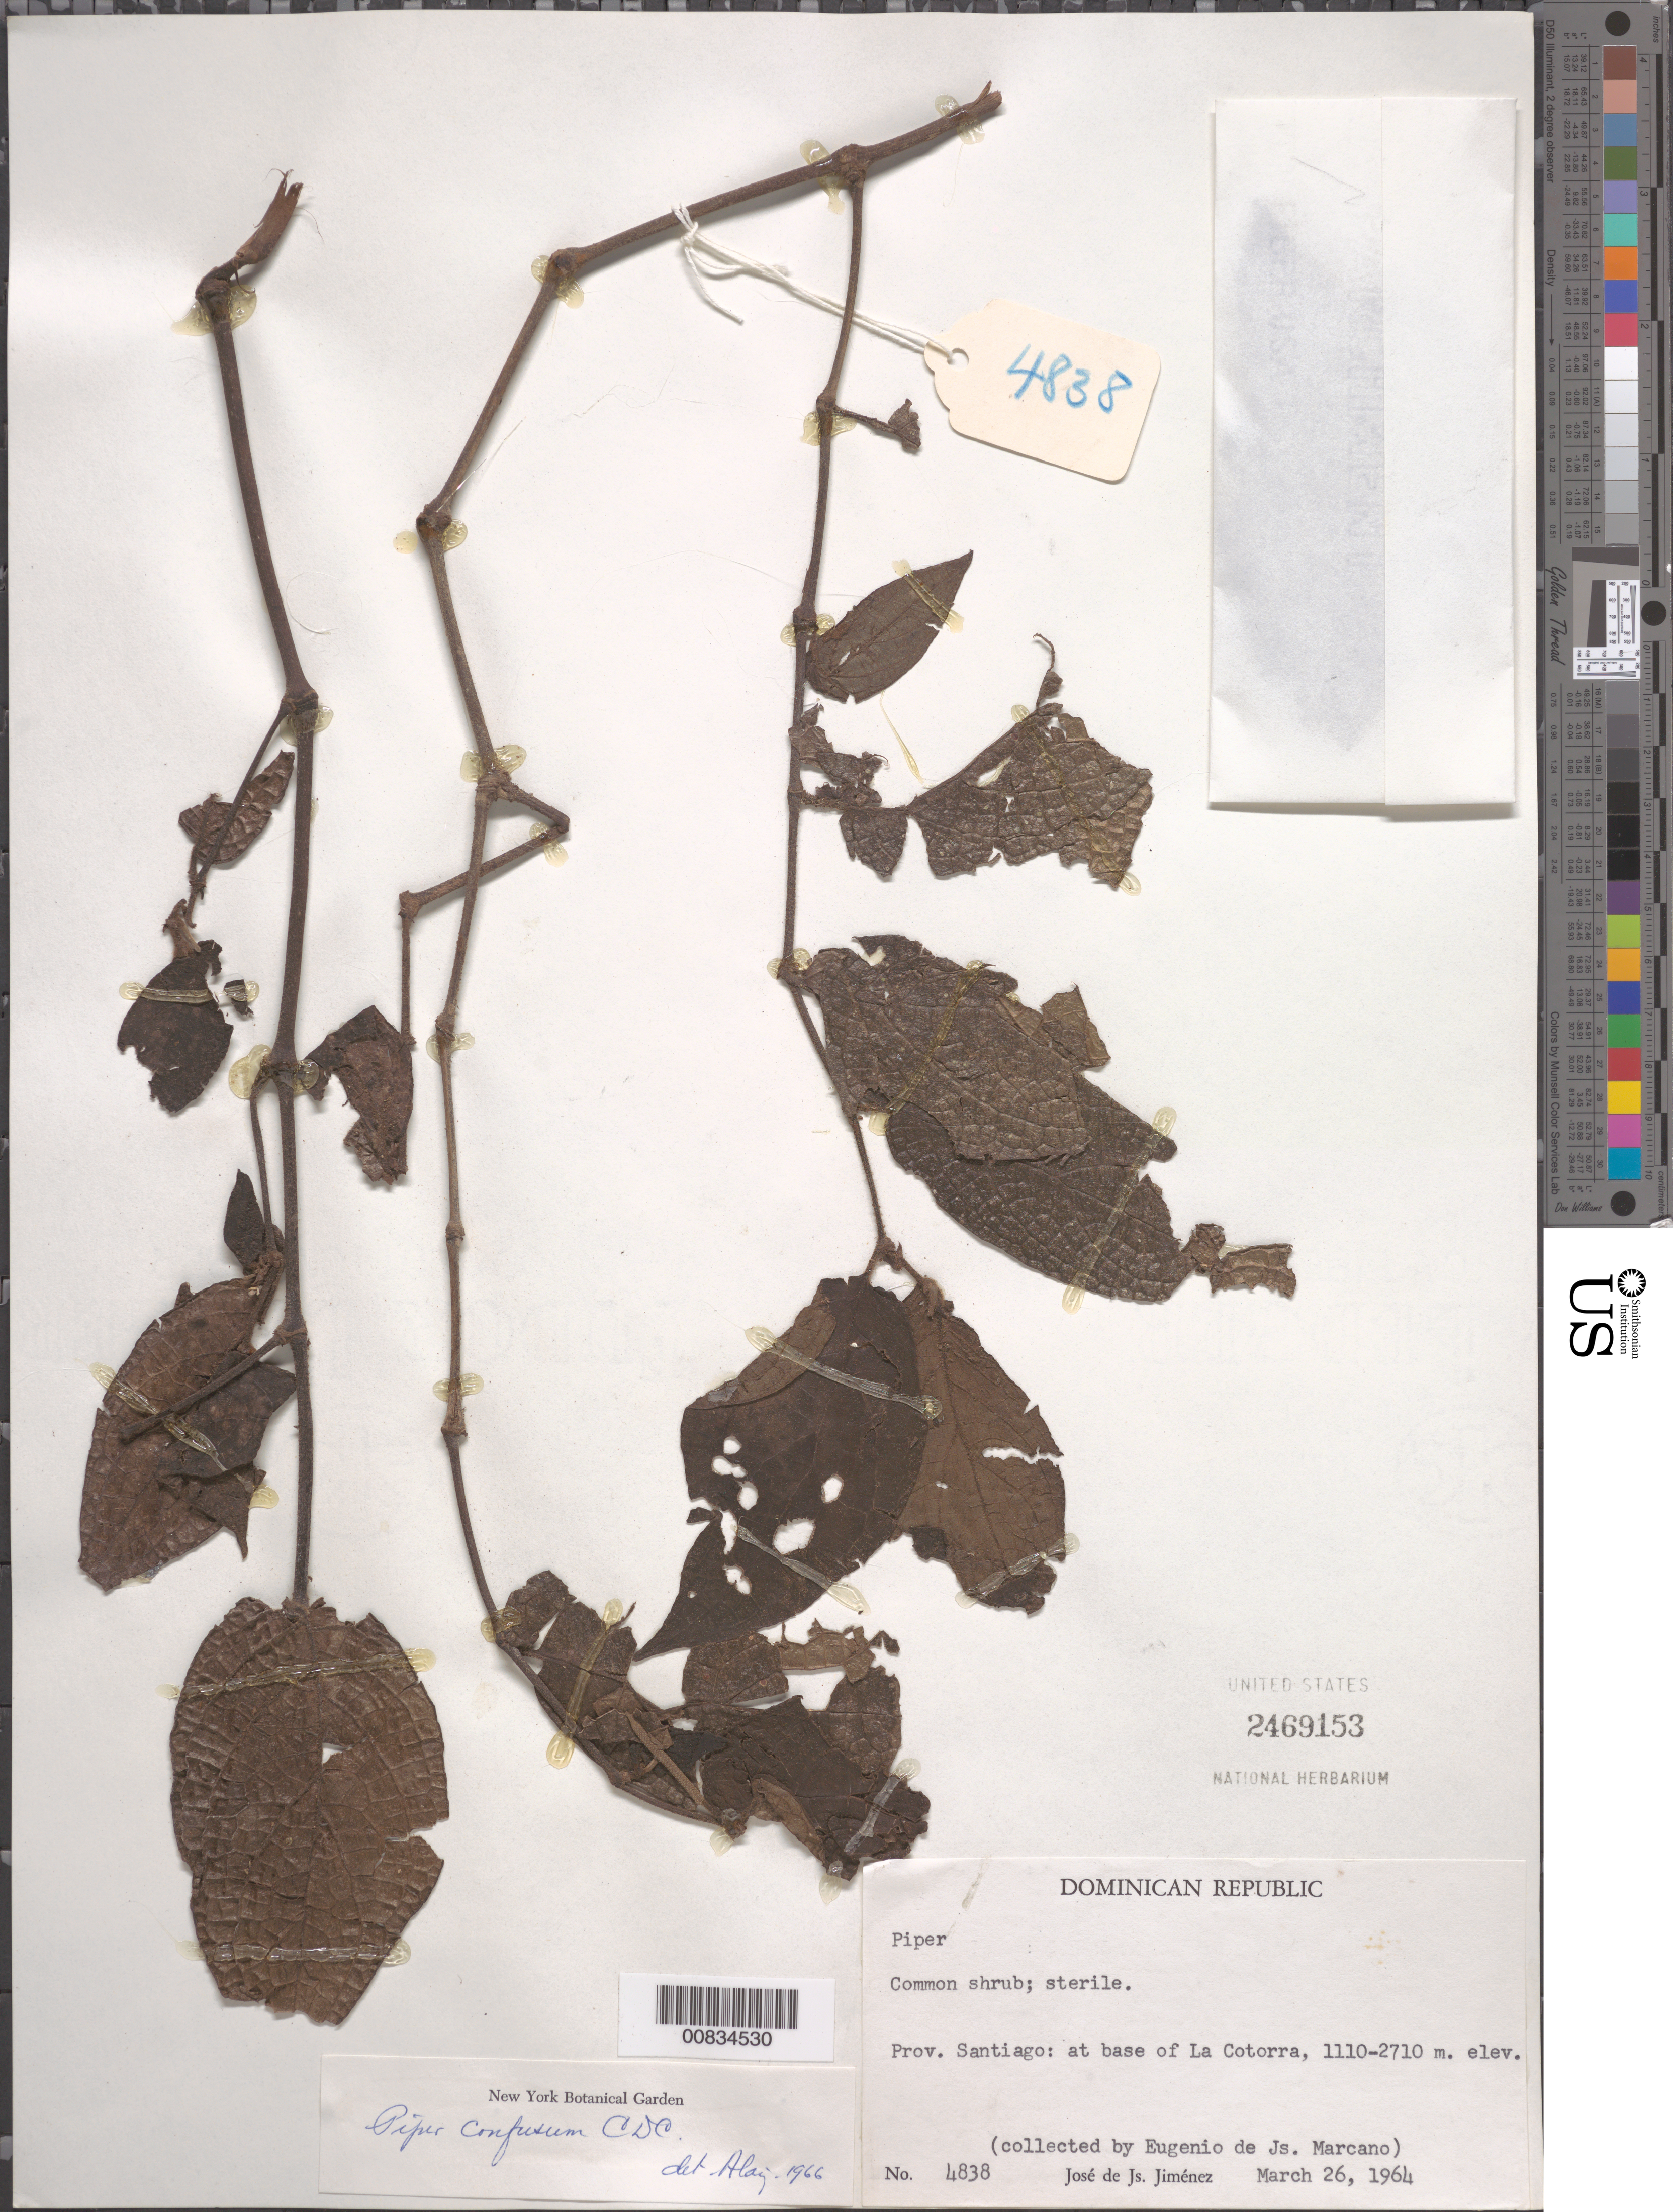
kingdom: Plantae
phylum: Tracheophyta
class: Magnoliopsida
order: Piperales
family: Piperaceae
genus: Piper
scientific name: Piper confusum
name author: C. DC.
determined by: Liogier, Alain H.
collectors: J. J. Jiménez & E. J. Marcano F.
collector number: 4838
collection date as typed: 26 Mar 1964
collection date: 1964-03-26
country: Dominican Republic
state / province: Santiago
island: Hispaniola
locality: Base of La Cotorra.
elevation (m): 1110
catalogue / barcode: US 2469153